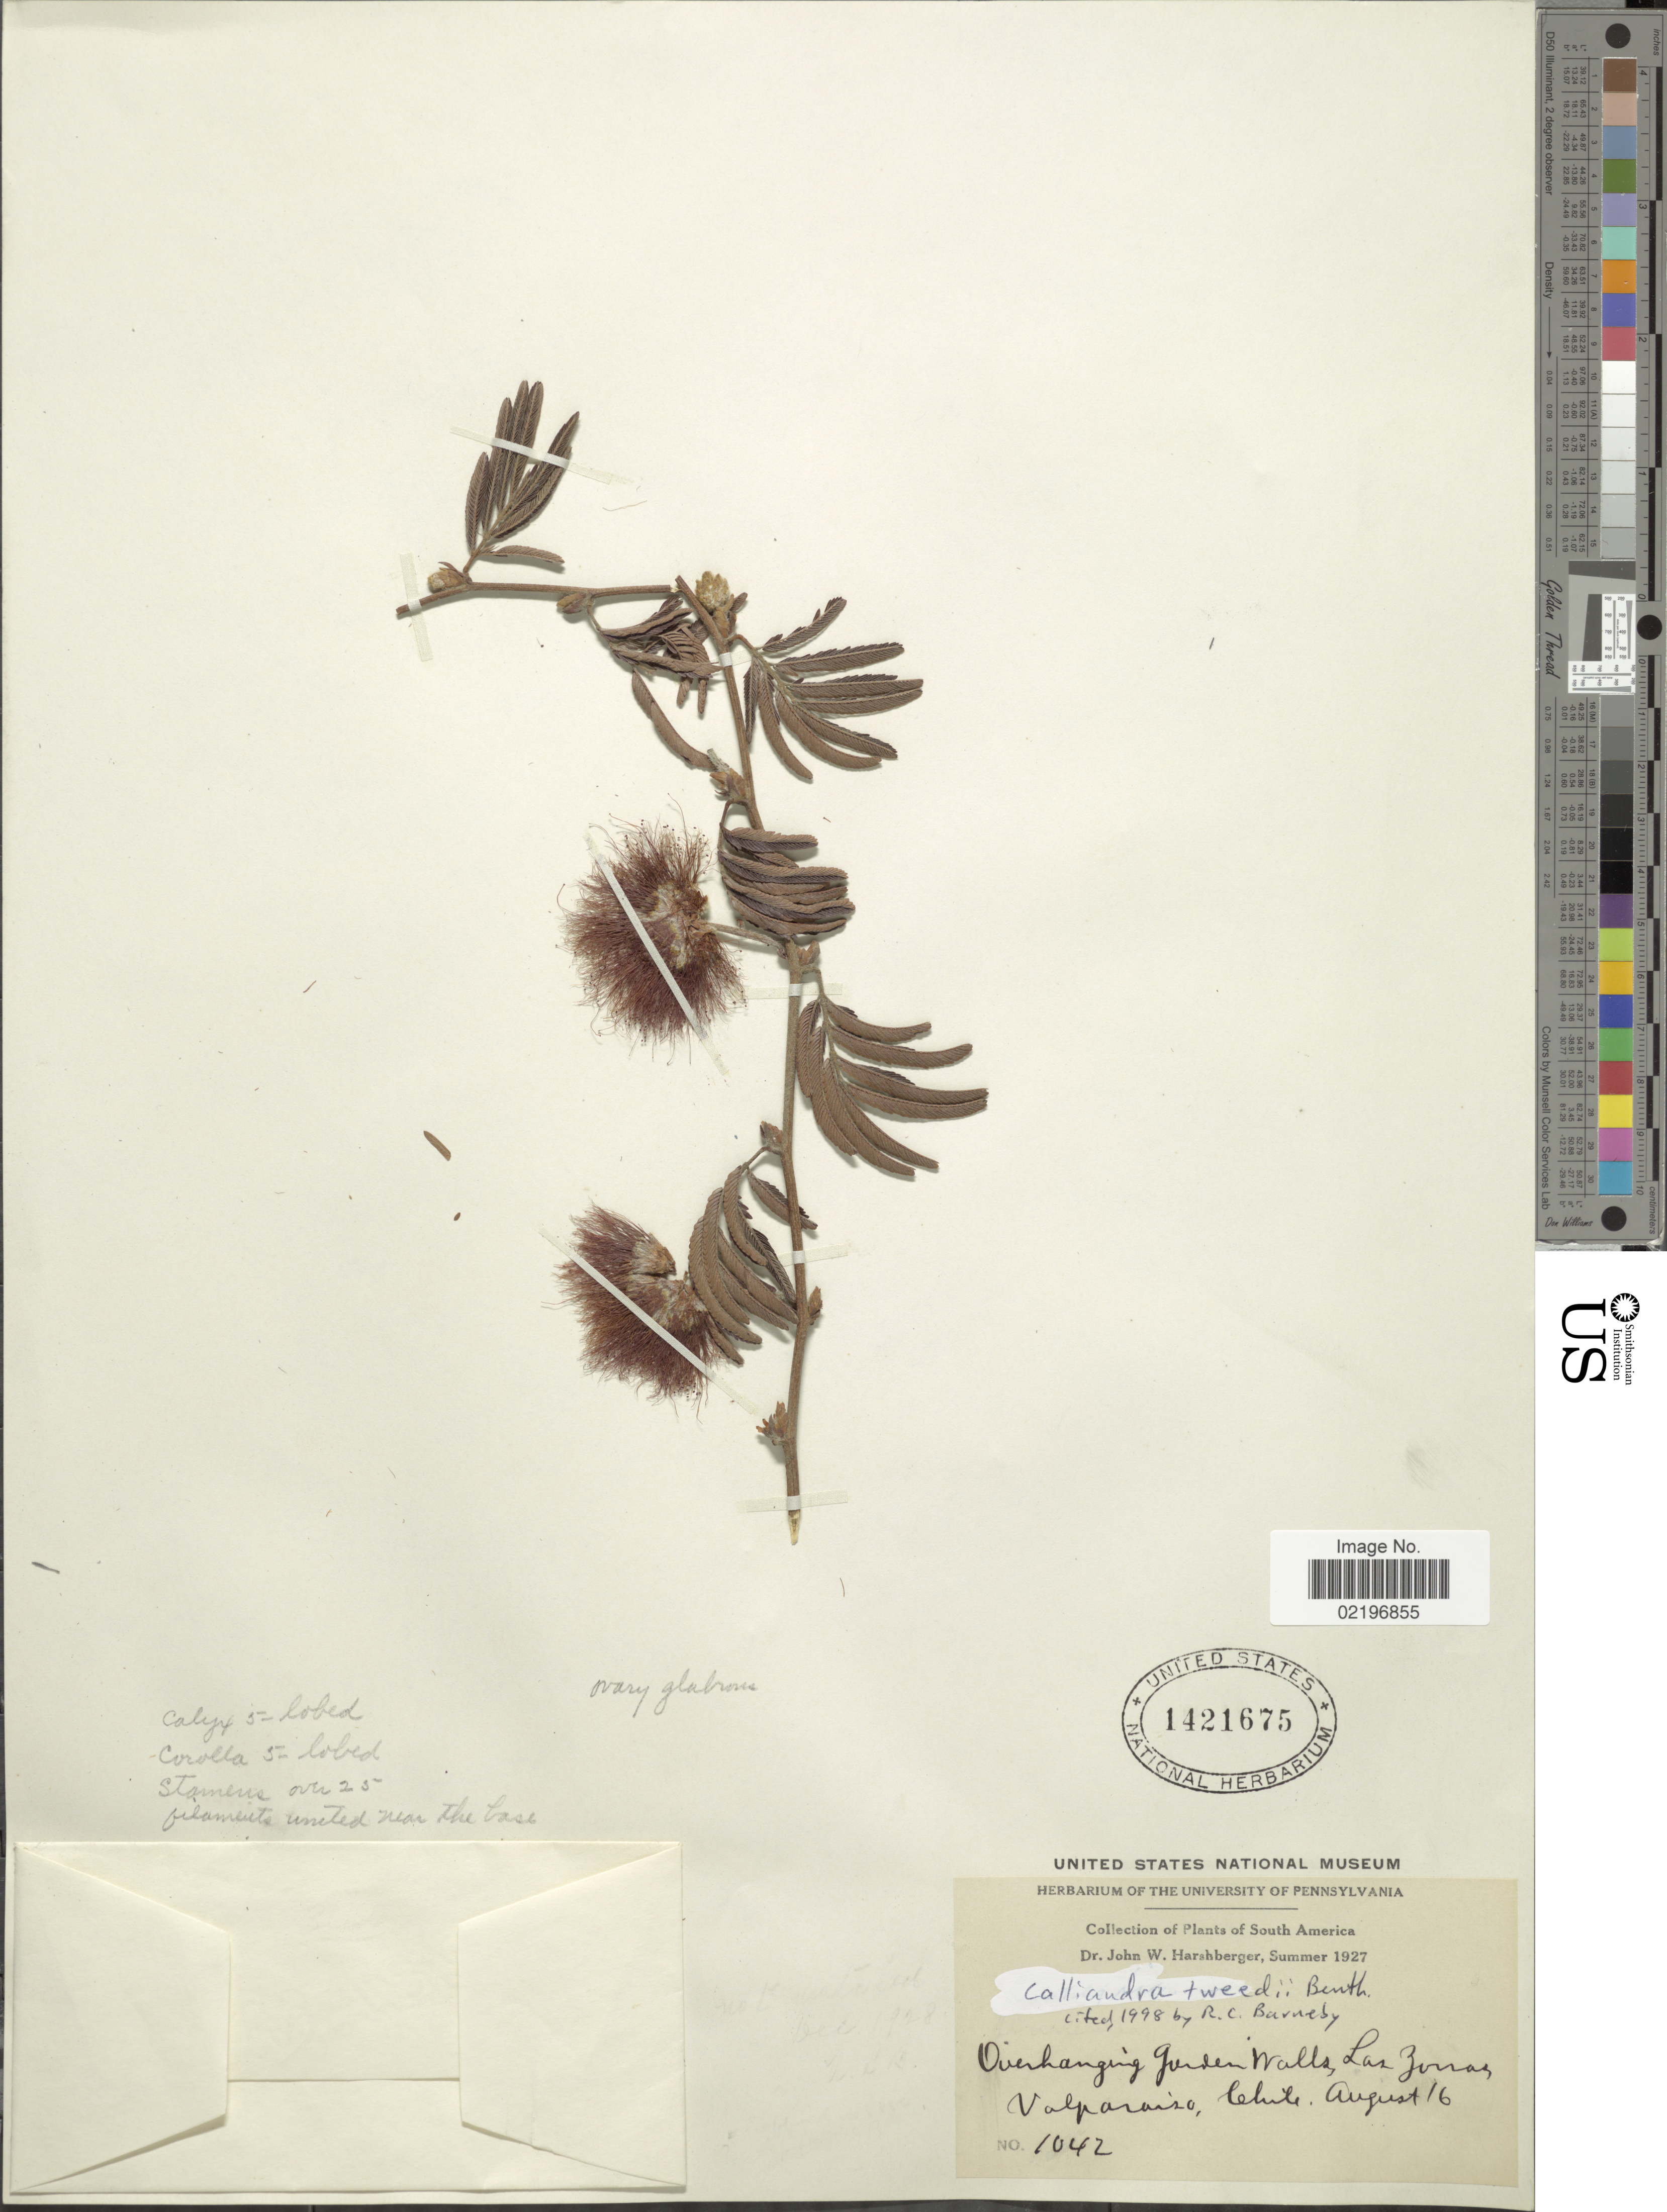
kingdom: Plantae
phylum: Tracheophyta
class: Magnoliopsida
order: Fabales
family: Fabaceae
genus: Calliandra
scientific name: Calliandra tweediei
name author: Benth.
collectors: J. W. Harshberger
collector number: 1042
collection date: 1927-08-16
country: Chile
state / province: Valparaíso (V)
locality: Overhanging garden walls, Las Zonas. Valparaiso, Chile.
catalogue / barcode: US 1421675